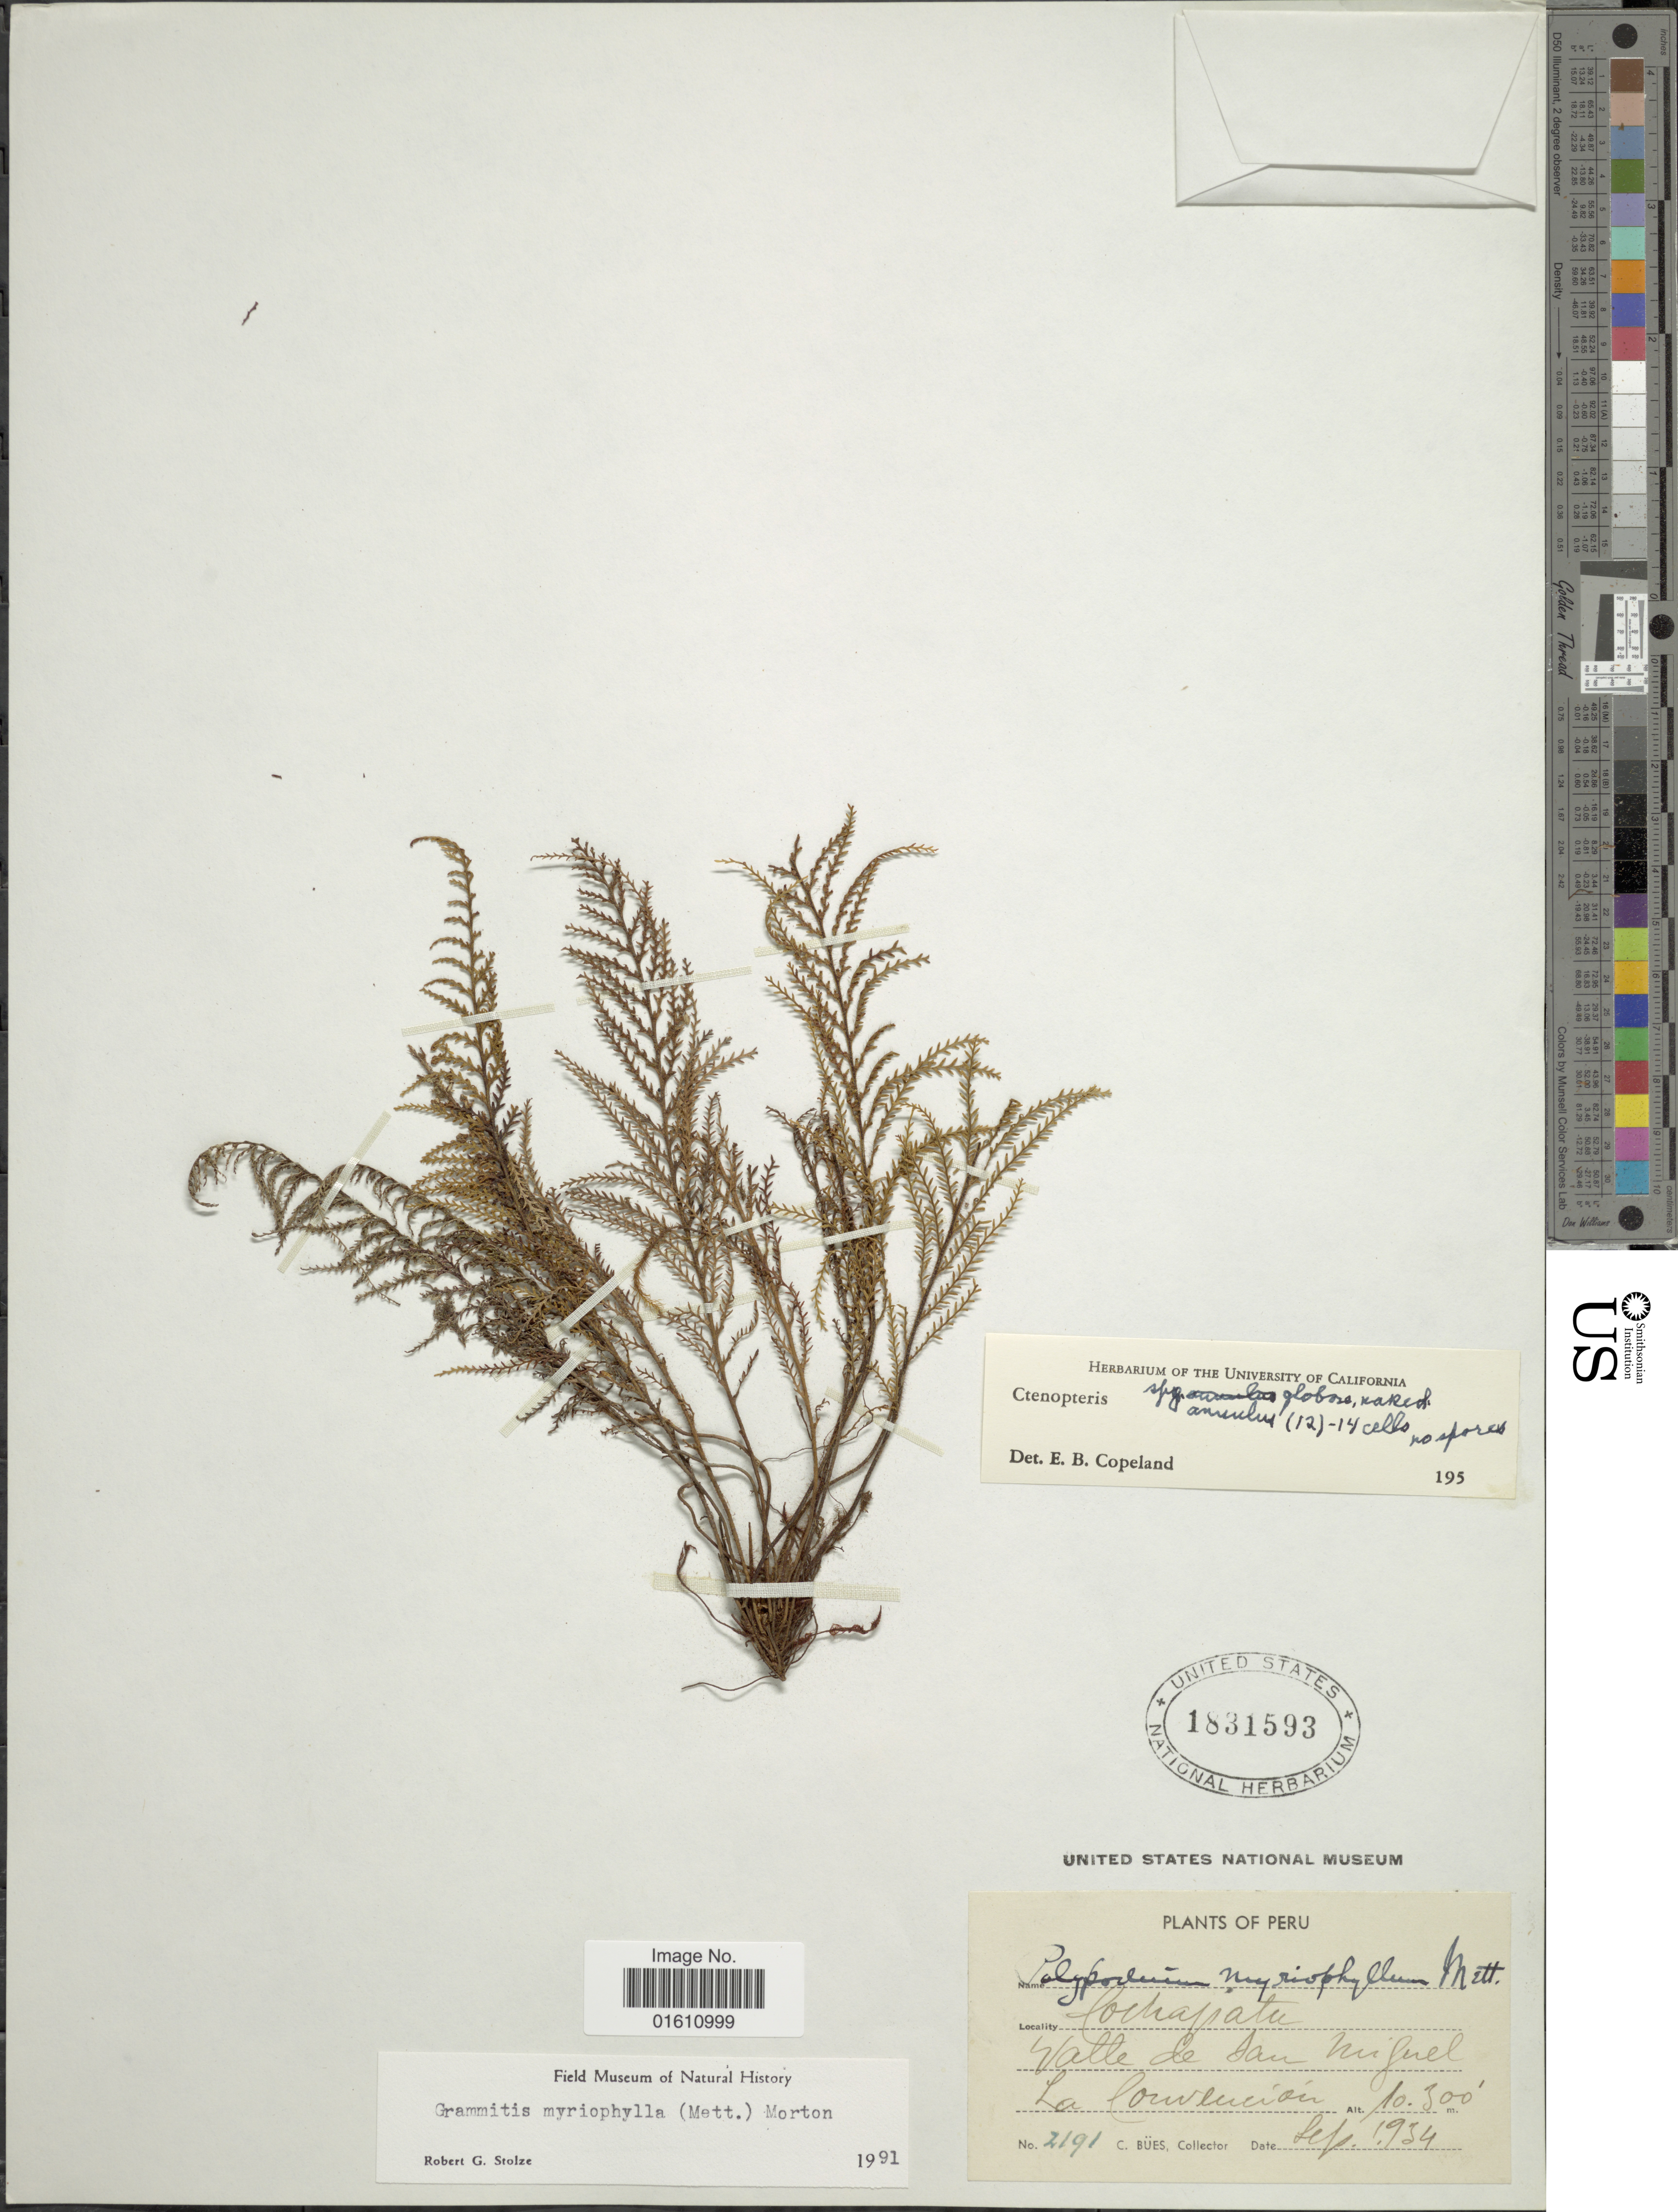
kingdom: Plantae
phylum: Tracheophyta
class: Polypodiopsida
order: Polypodiales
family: Polypodiaceae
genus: Moranopteris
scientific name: Moranopteris longisetosa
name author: (Hook.) R. Y. Hirai & J. Prado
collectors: C. Bues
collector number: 2191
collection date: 1954-09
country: Peru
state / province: Cusco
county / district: La Convención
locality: Cochapata, Valle de San Miguel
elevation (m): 91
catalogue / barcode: US 1831593